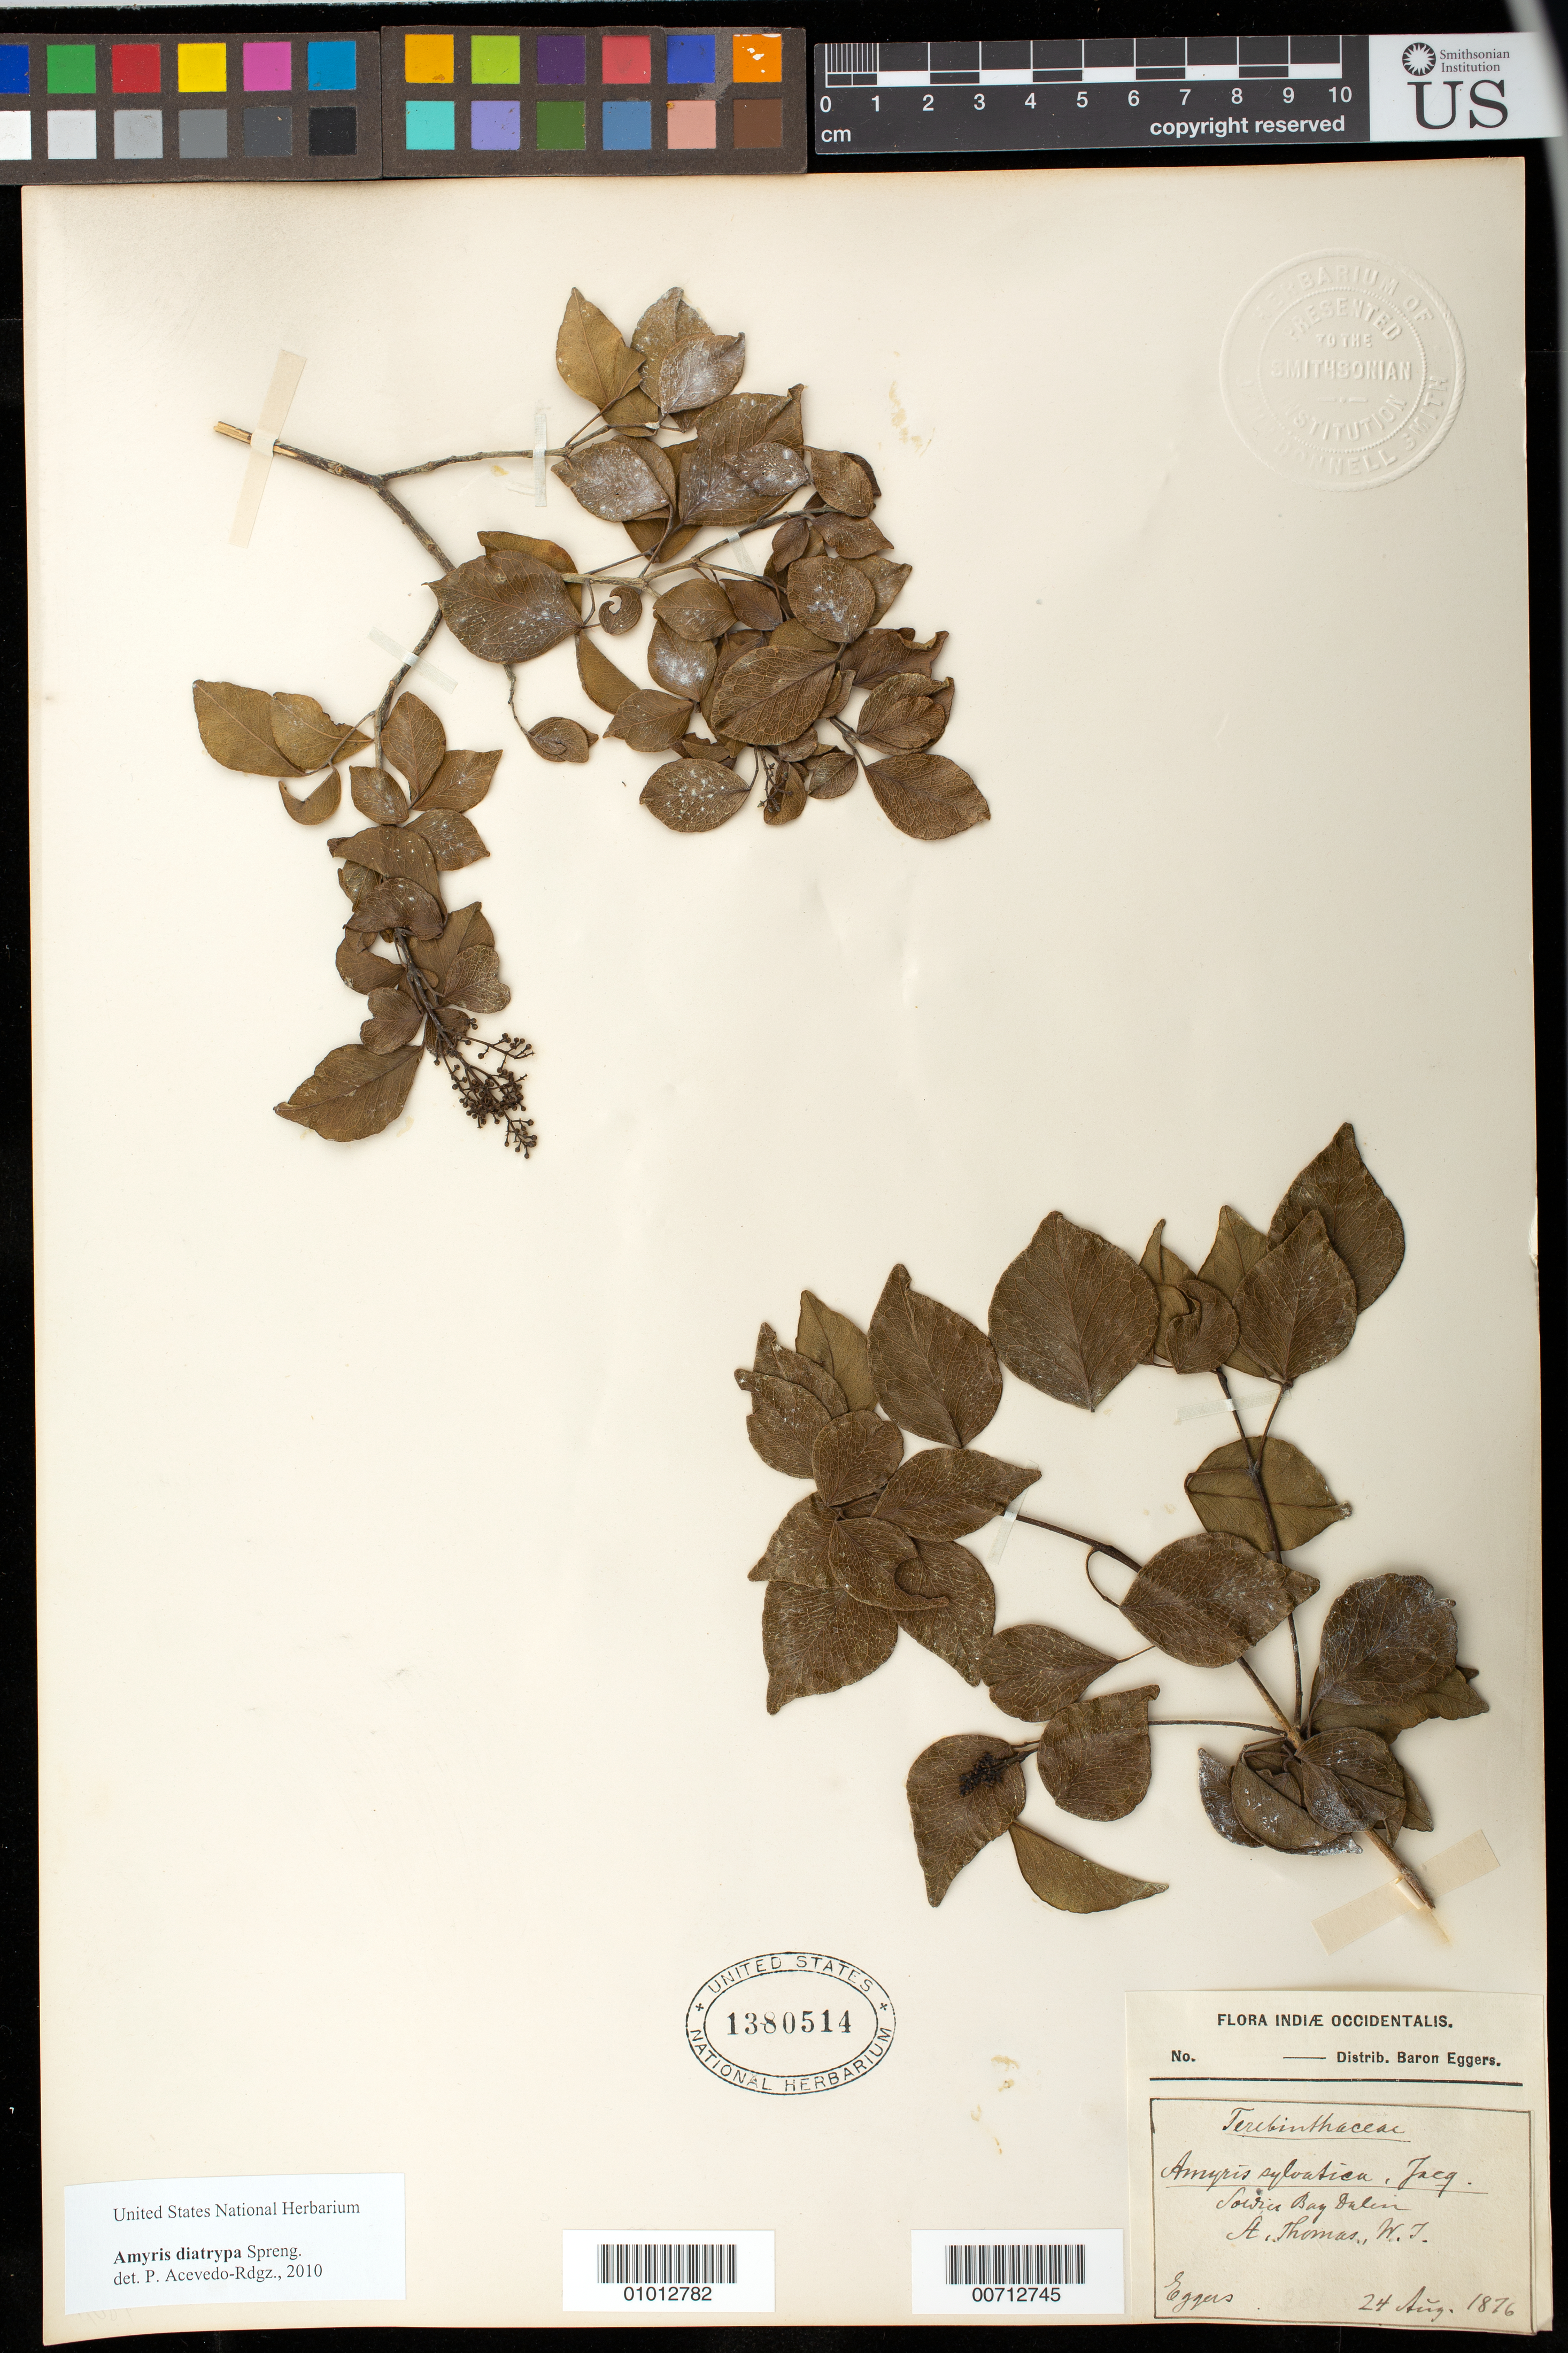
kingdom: Plantae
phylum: Tracheophyta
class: Magnoliopsida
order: Sapindales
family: Rutaceae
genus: Amyris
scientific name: Amyris diatrypa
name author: Spreng.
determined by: Acevedo-Rodríguez, P., (BOT), Smithsonian Institution - National Museum of Natural History (UNITED STATES)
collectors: H. F. A. von Eggers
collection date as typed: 24 Aug 1876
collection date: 1876-08-24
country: U.S. Virgin Islands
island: St. Thomas I.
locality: Soldier Bay Dalin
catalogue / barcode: US 1380514